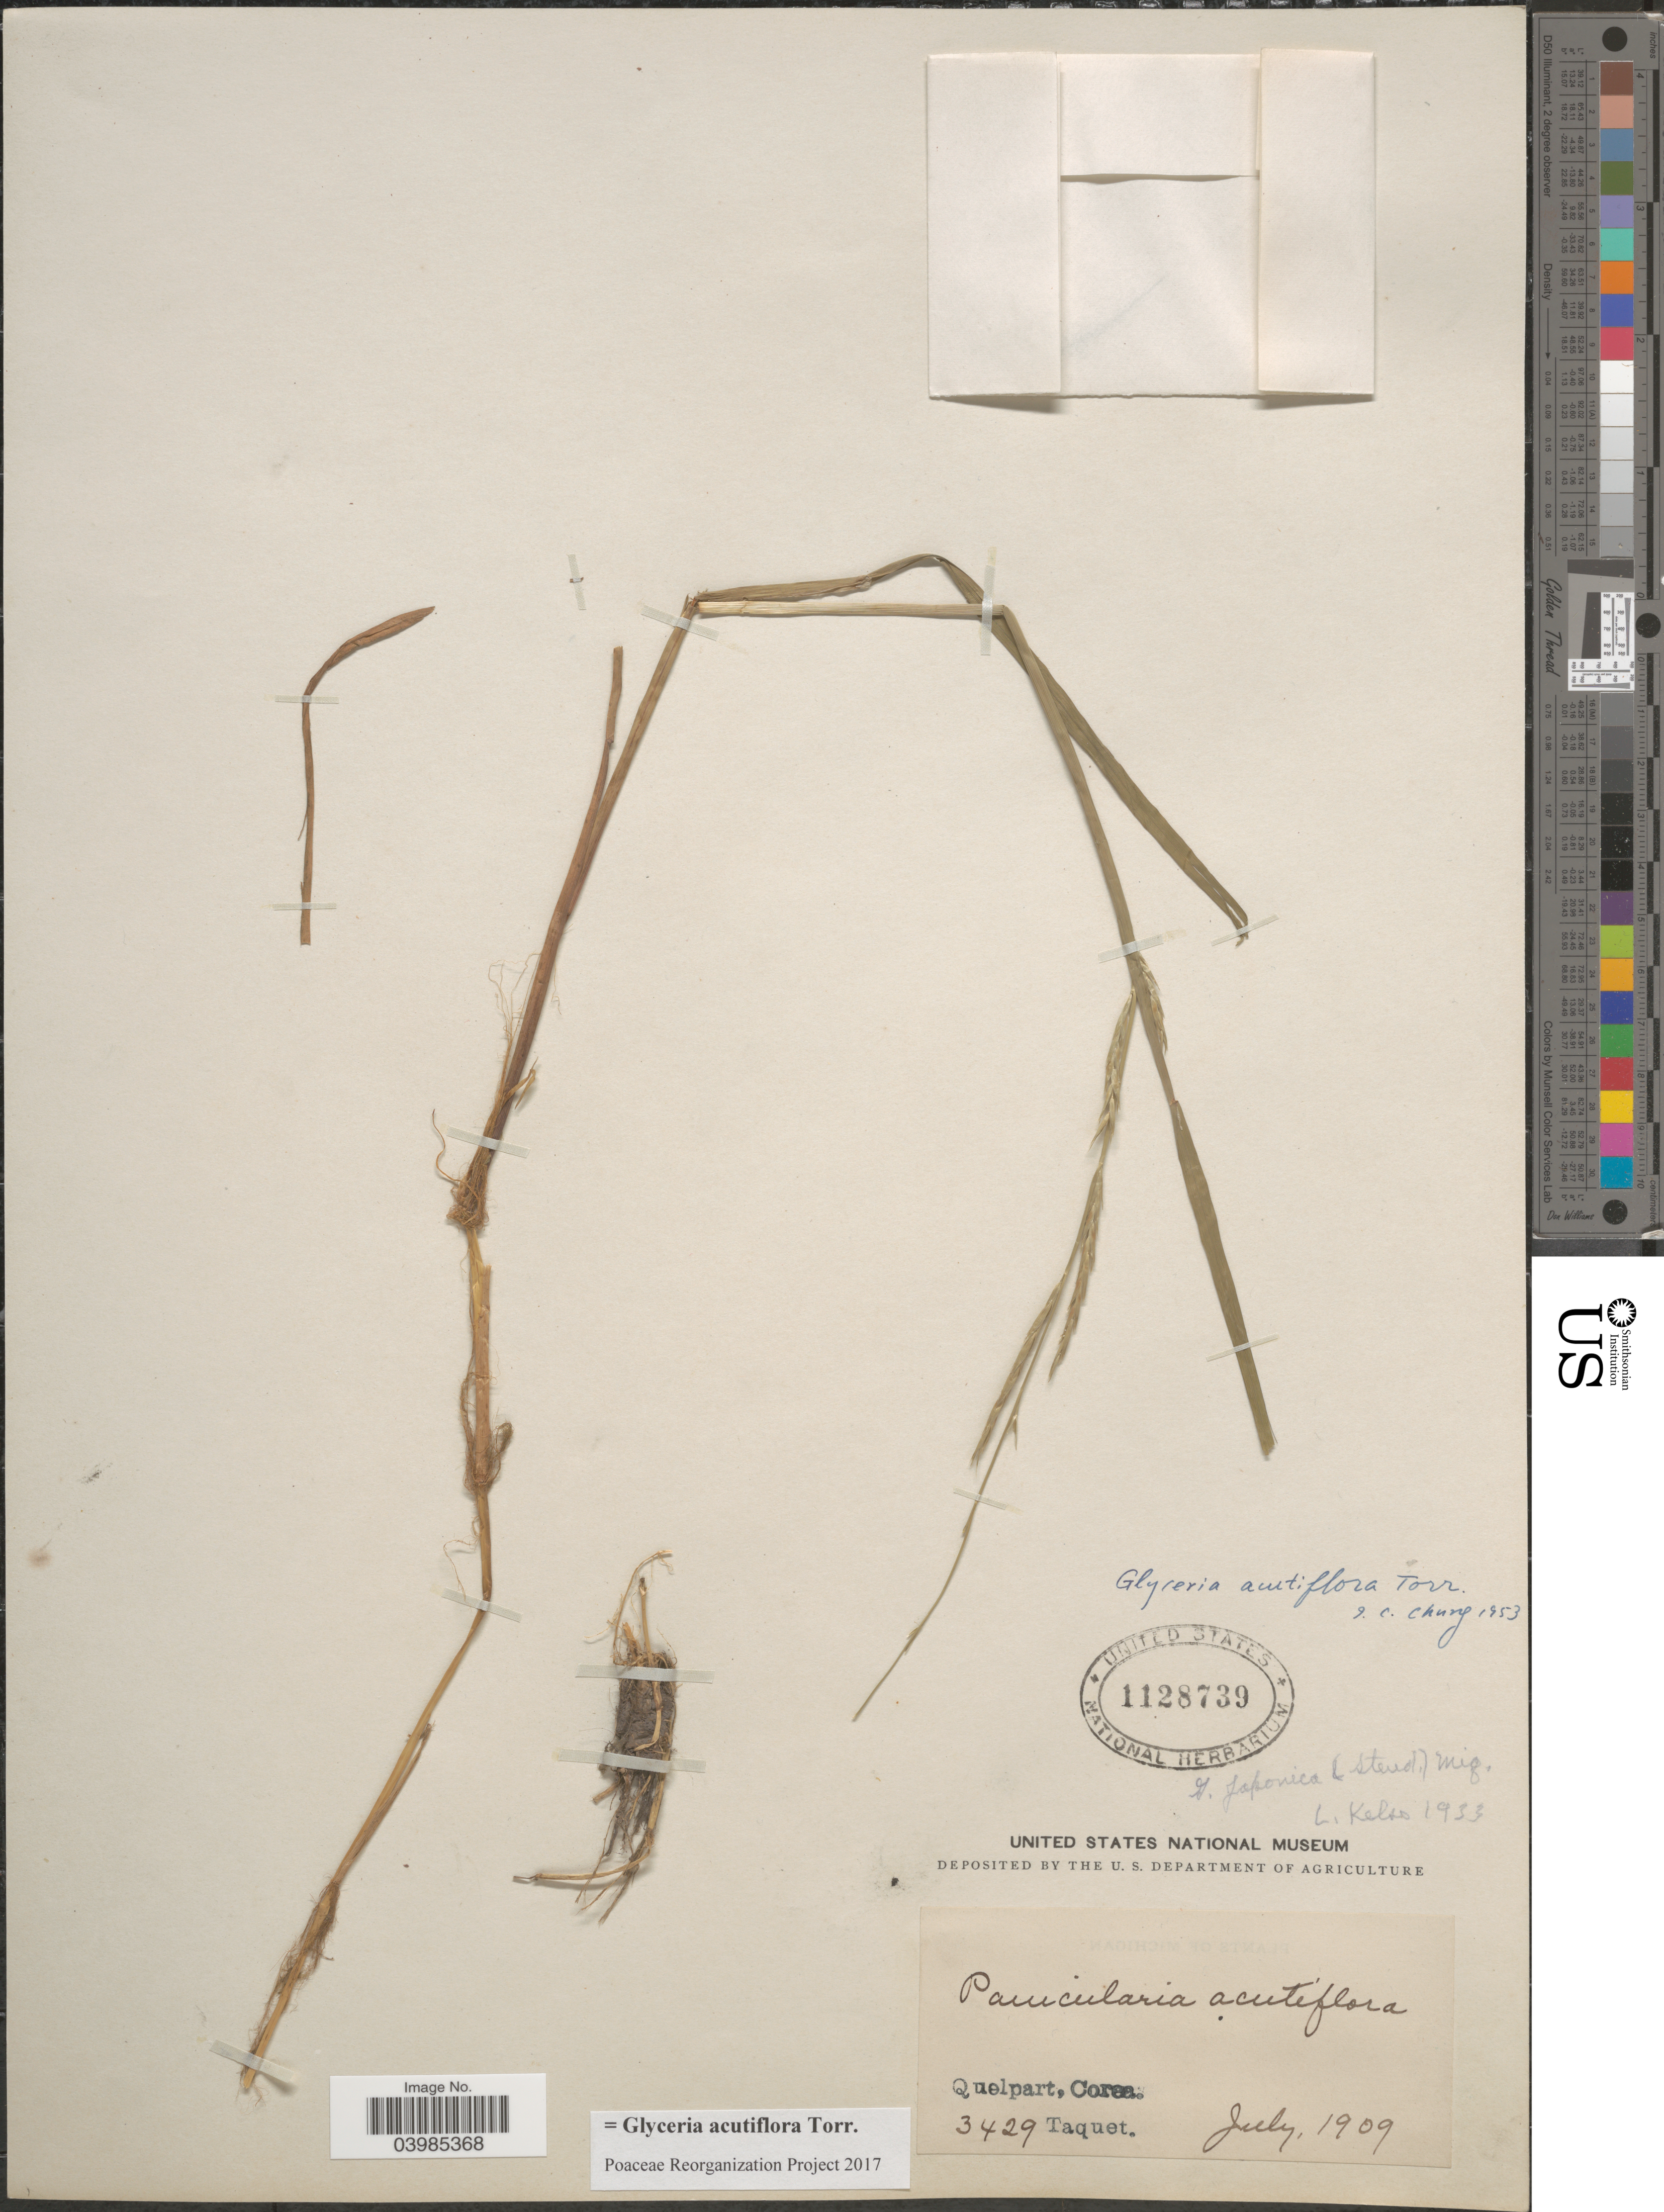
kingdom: Plantae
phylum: Tracheophyta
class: Liliopsida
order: Poales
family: Poaceae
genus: Glyceria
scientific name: Glyceria acutiflora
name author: Torr.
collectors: Taquet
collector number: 3429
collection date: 1909-07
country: South Korea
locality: Quelpart, Corea.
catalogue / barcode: US 1128739